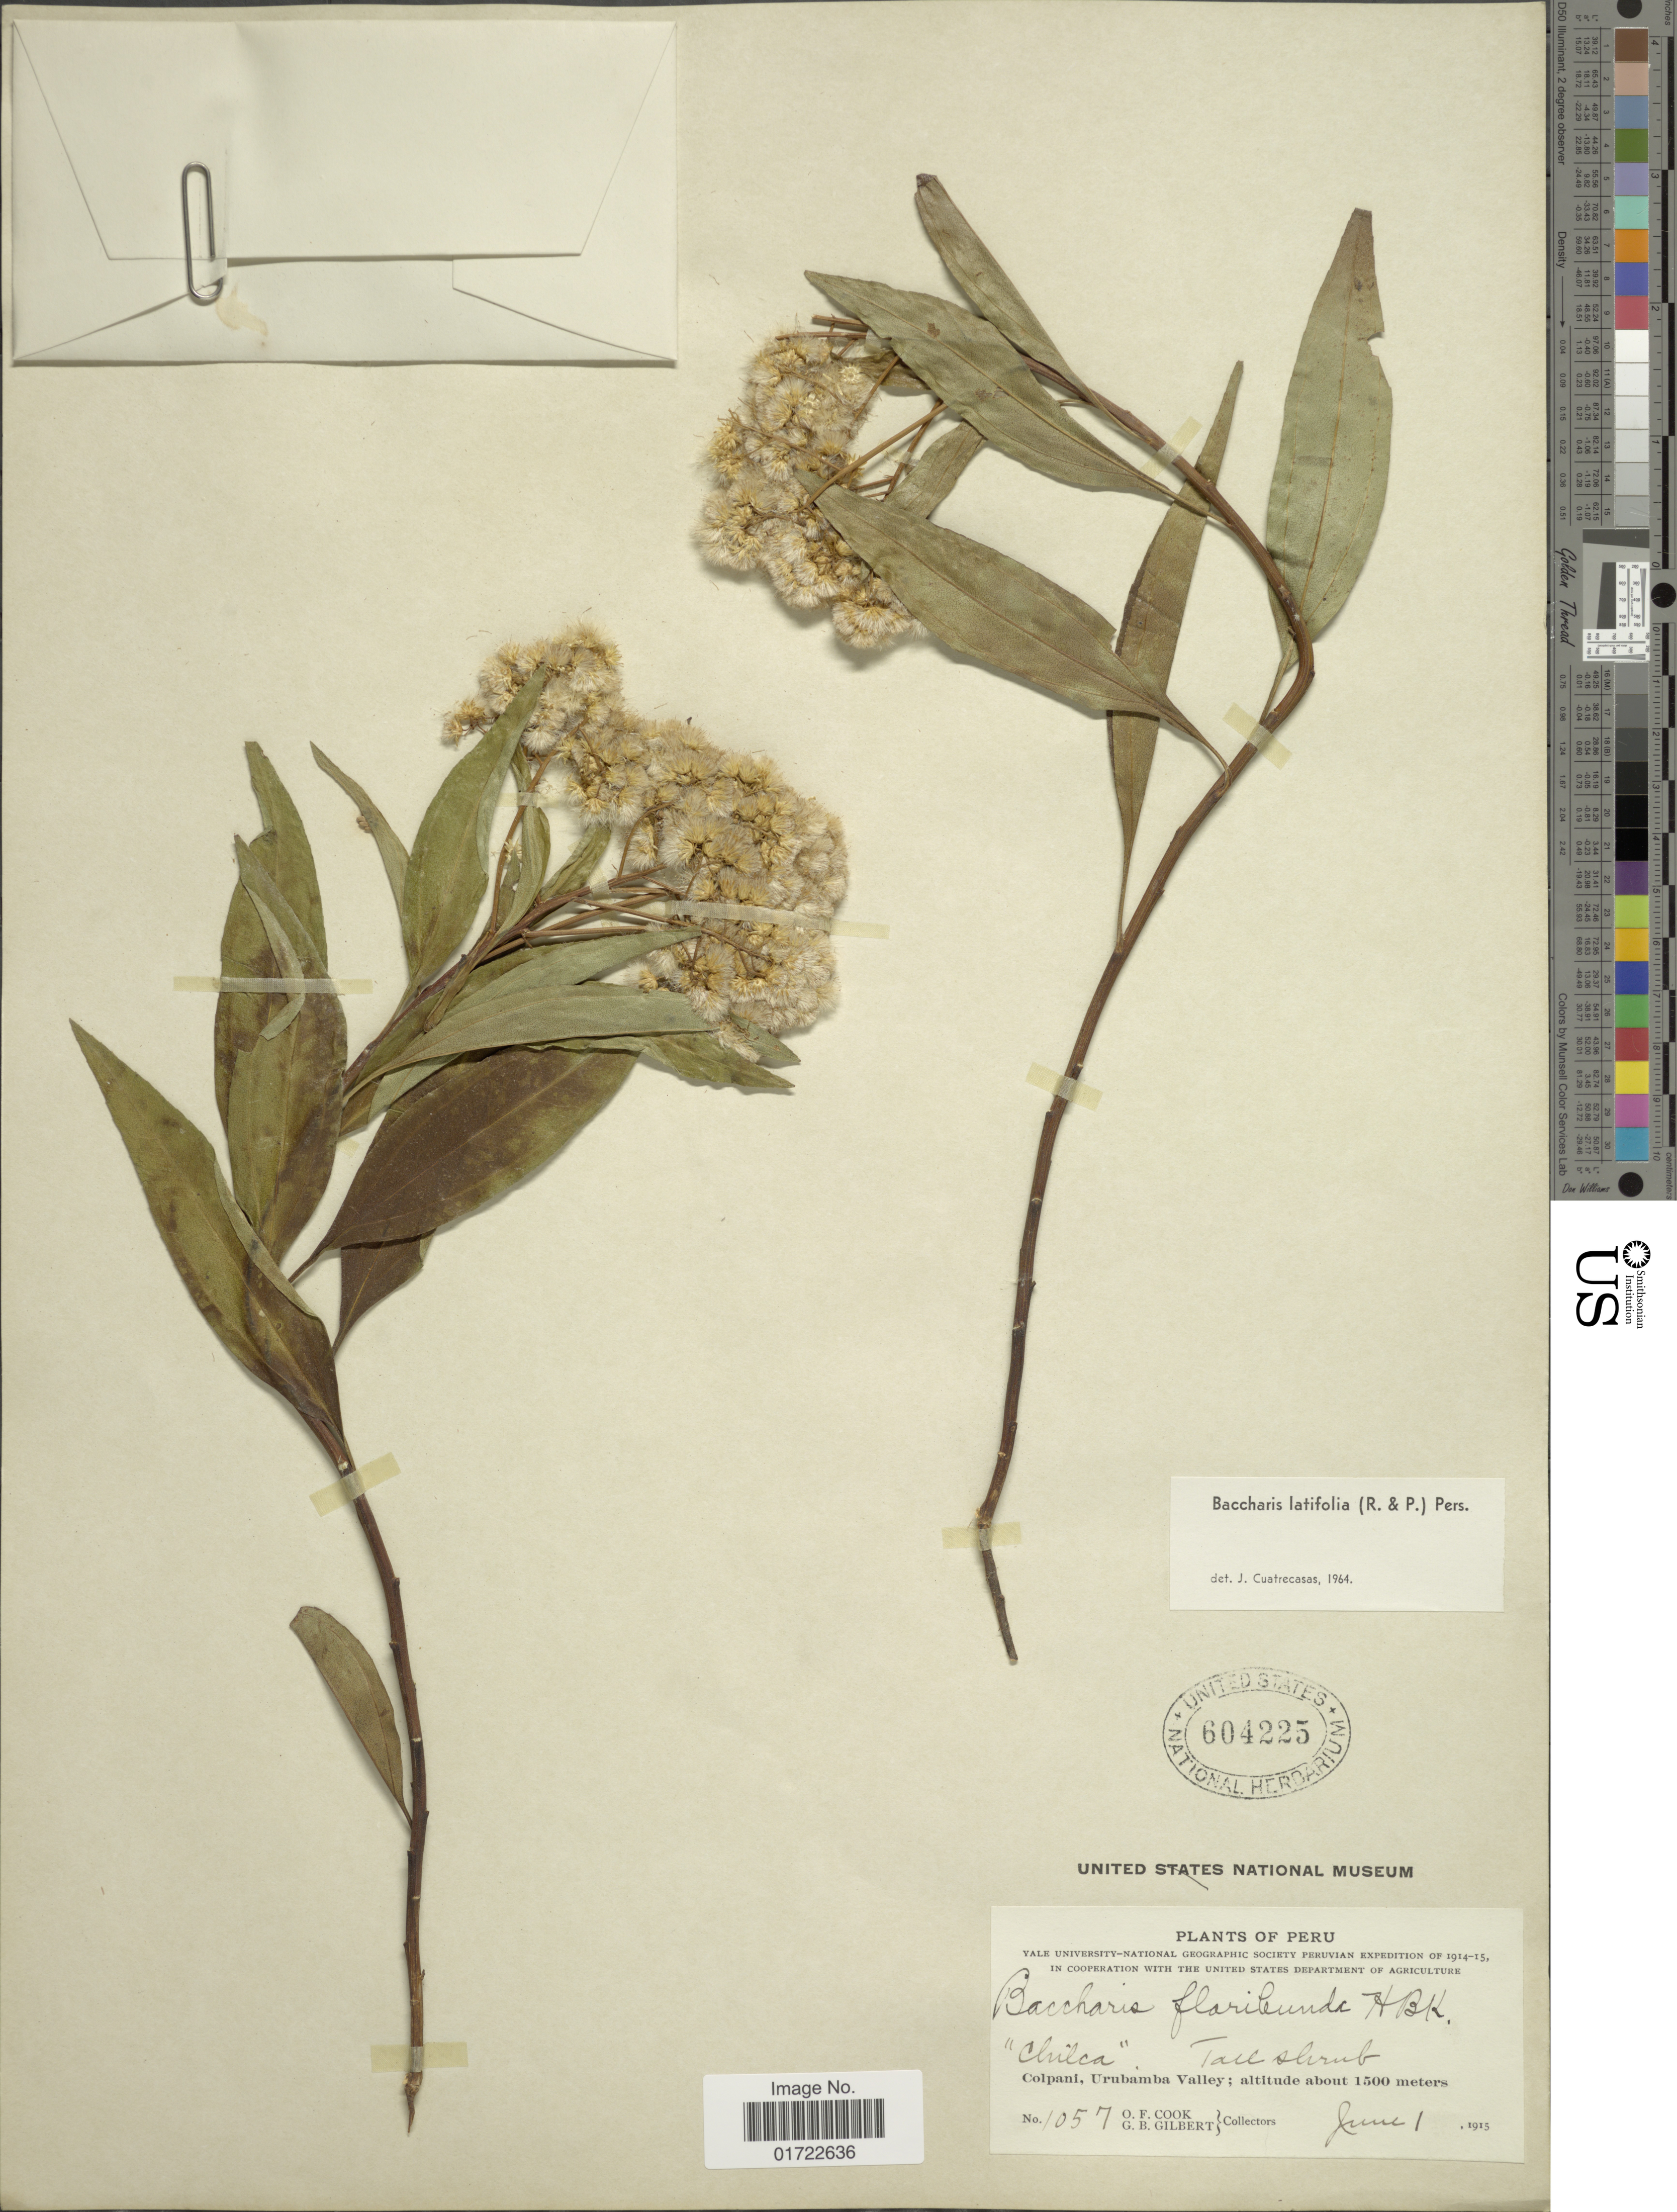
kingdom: Plantae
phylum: Tracheophyta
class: Magnoliopsida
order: Asterales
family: Asteraceae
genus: Baccharis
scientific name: Baccharis latifolia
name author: (Ruiz & Pav.) Pers.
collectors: O. F. Cook & G. B. Gilbert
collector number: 1057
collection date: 1915-06-01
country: Peru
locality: Colpani, Urubamba Valley.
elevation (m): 1500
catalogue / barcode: US 604225